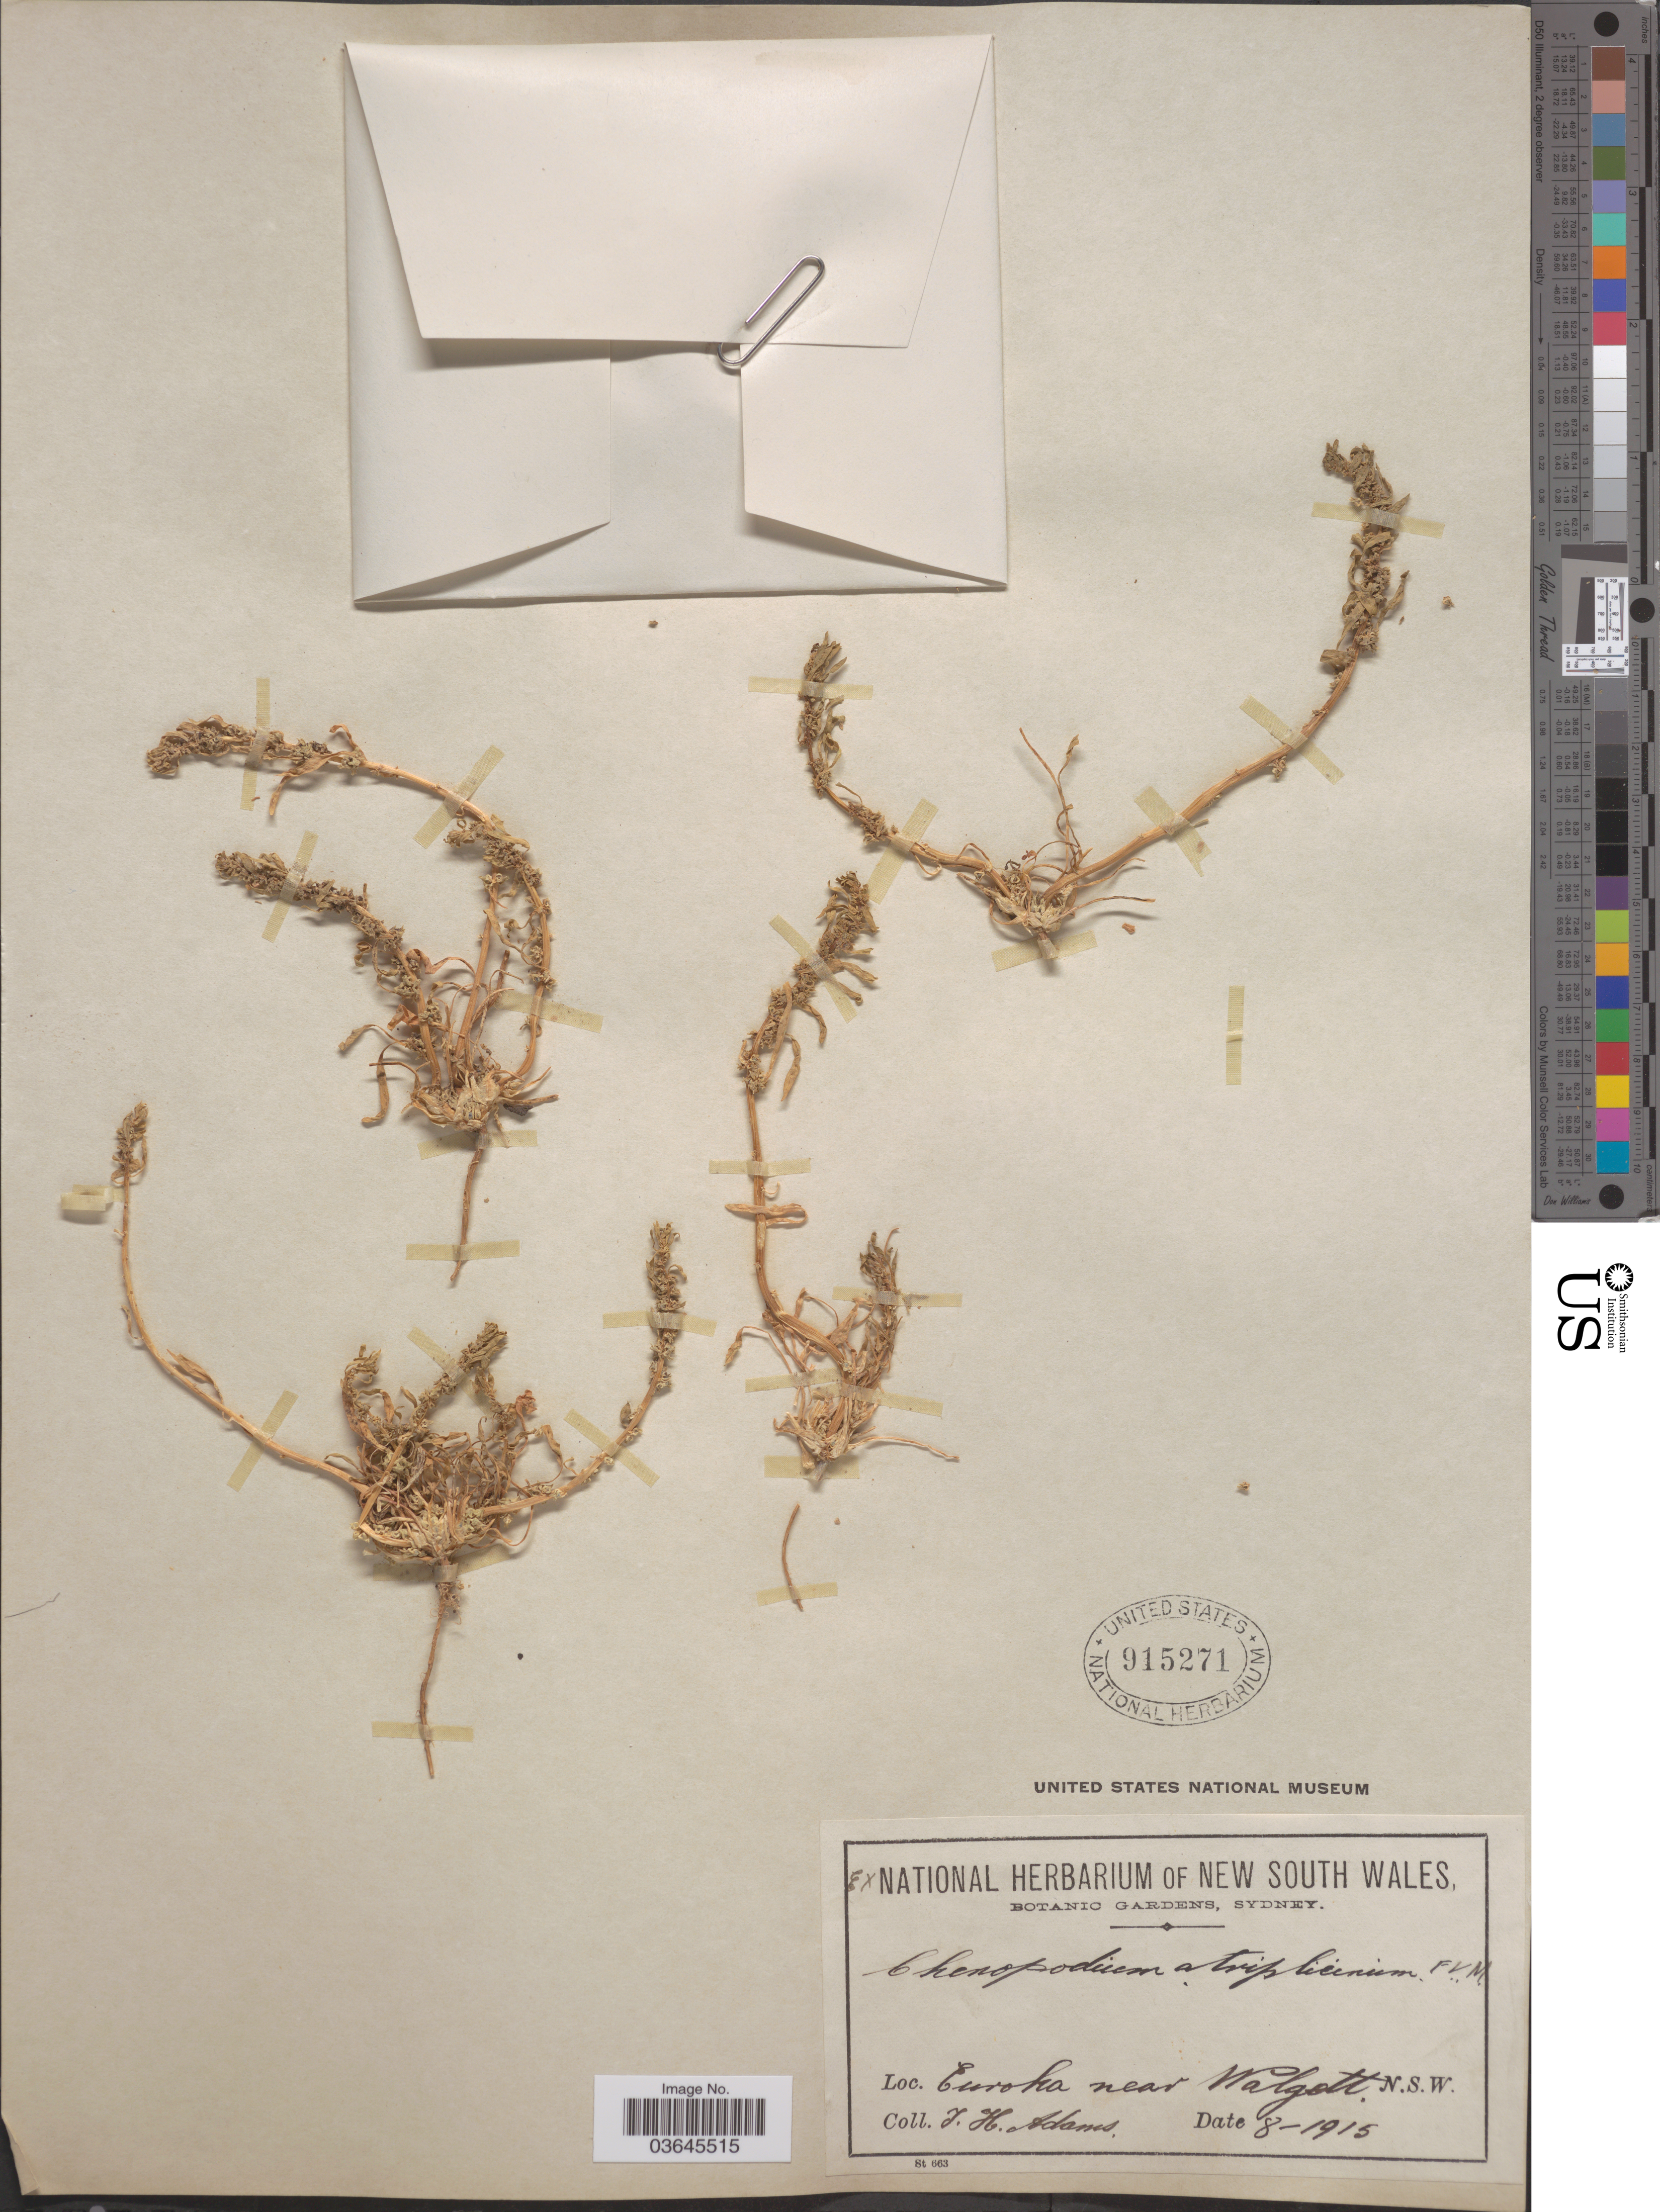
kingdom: Plantae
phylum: Tracheophyta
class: Magnoliopsida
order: Caryophyllales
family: Amaranthaceae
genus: Chenopodium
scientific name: Chenopodium atriplicinium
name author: F. Muell.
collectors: I. Adams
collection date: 1915-08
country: Australia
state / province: New South Wales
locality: Euroka near Walgett.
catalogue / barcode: US 915271